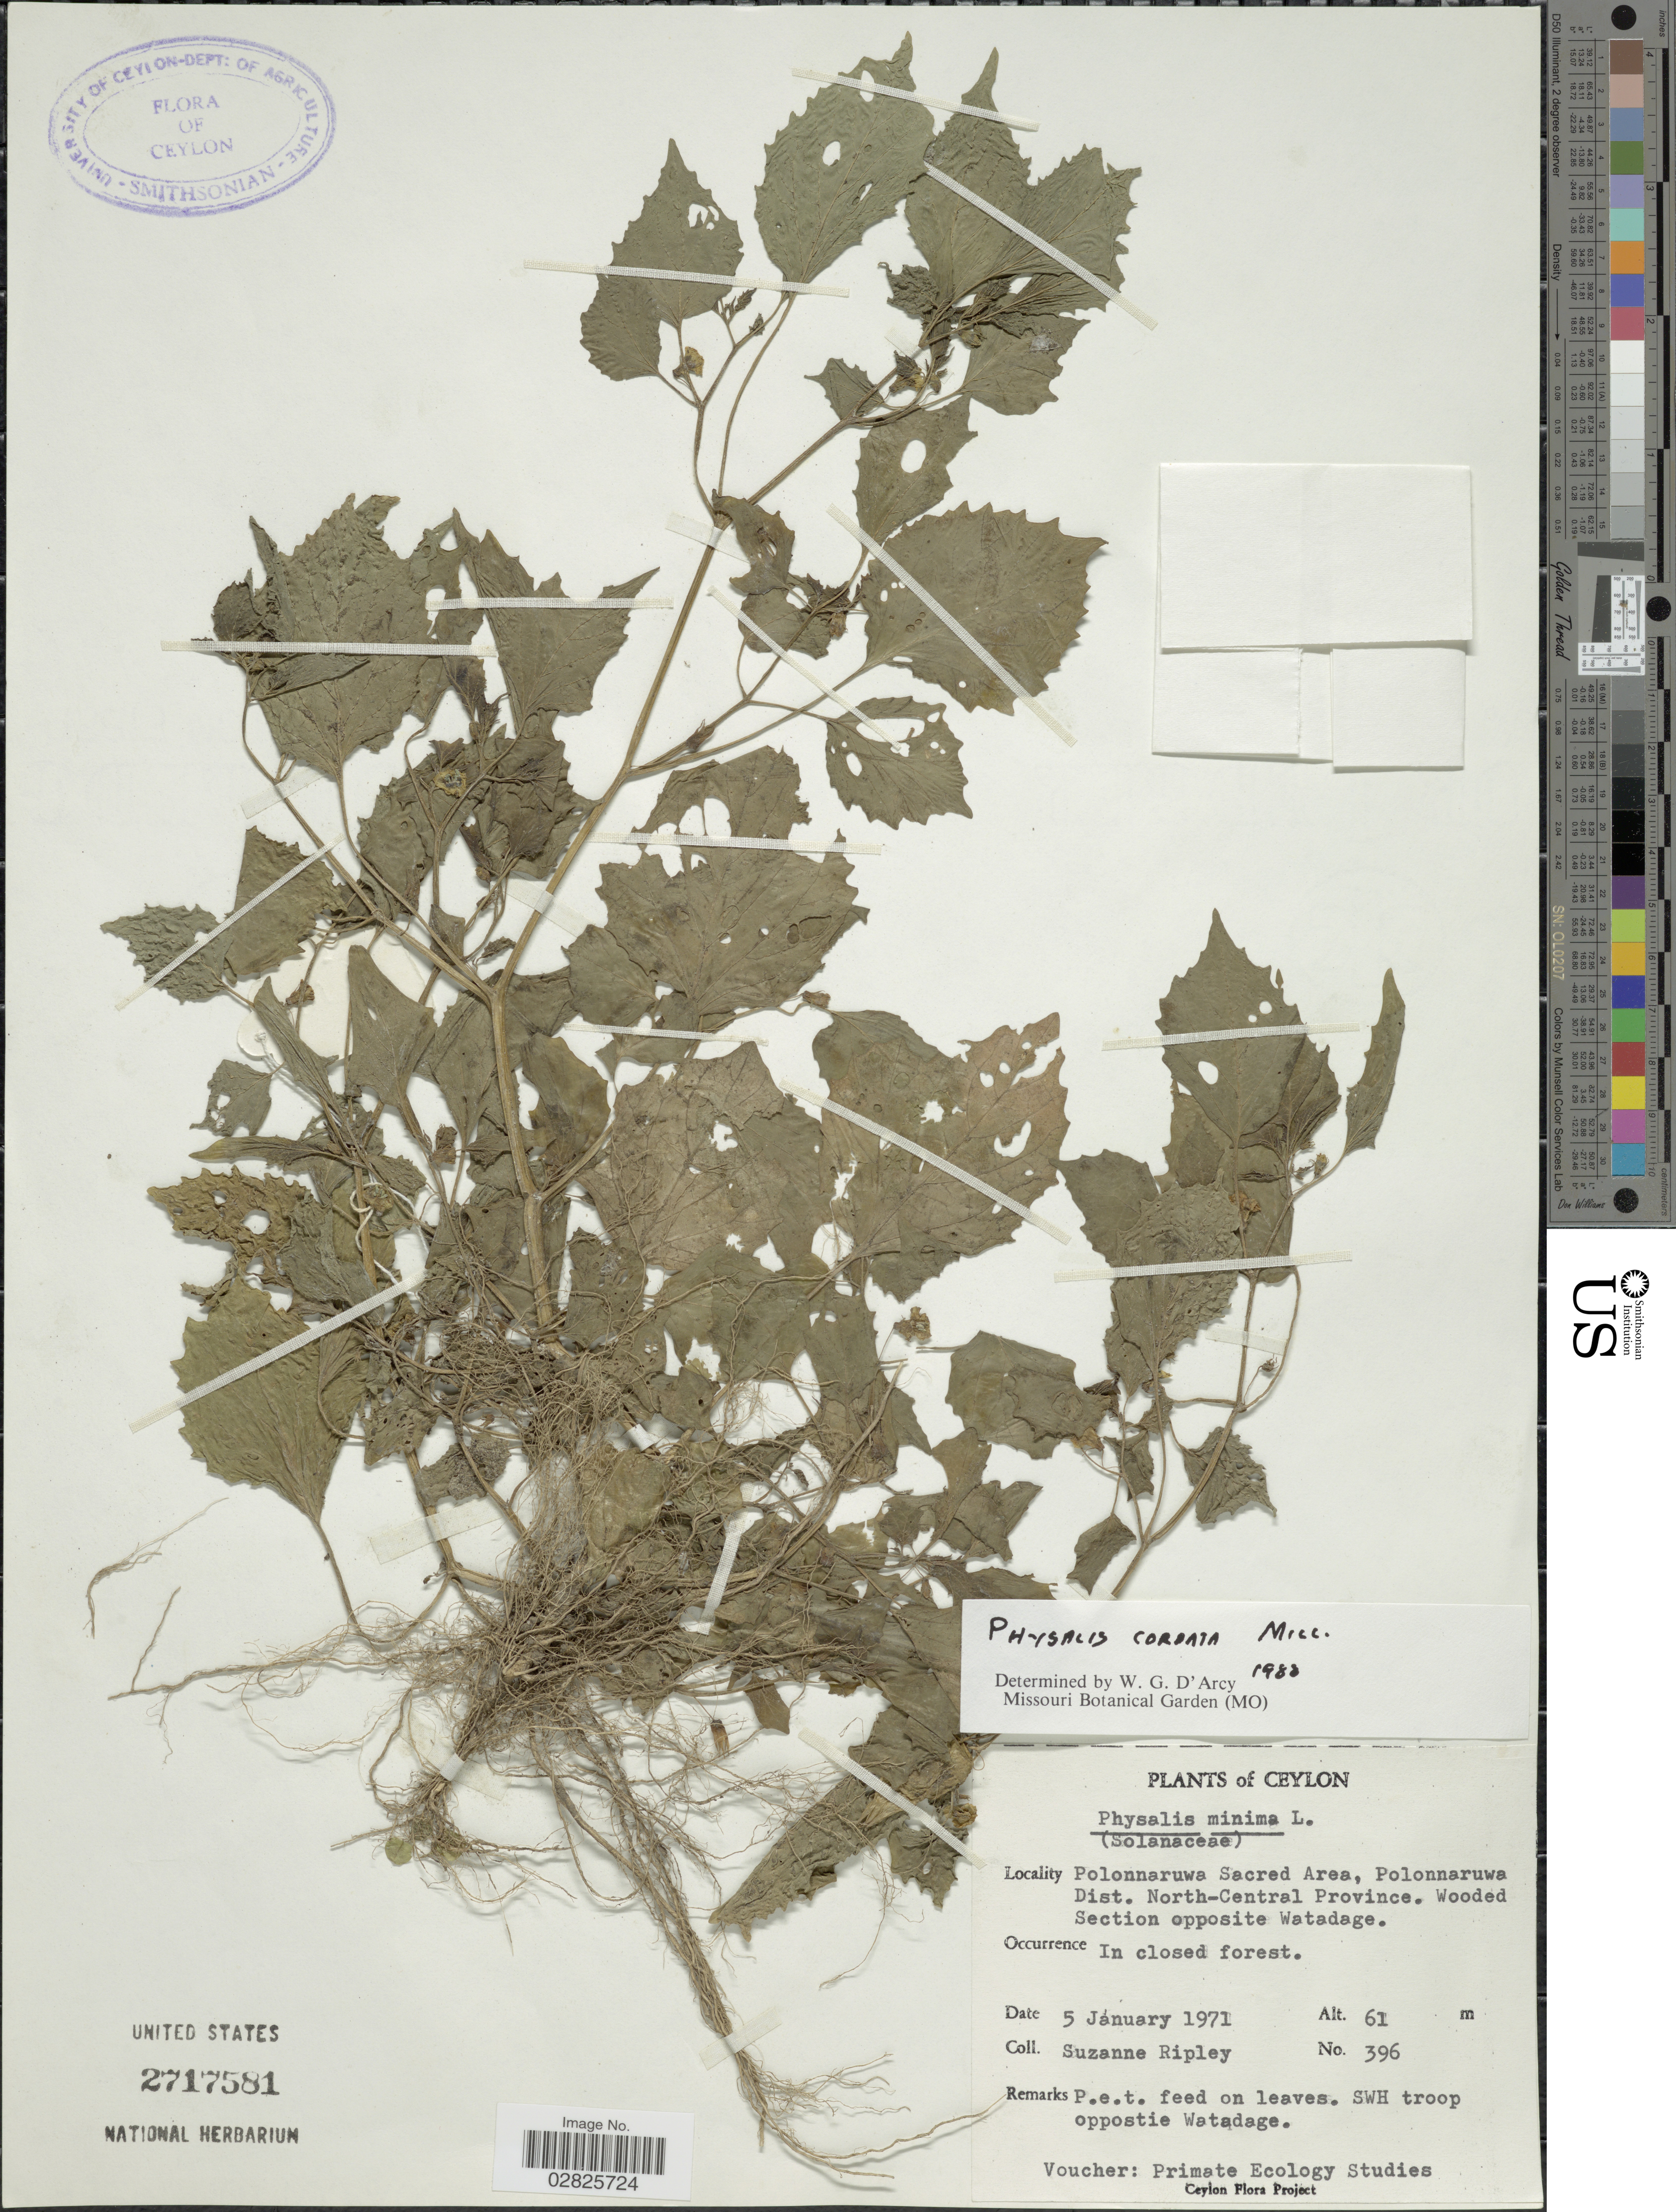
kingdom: Plantae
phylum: Tracheophyta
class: Magnoliopsida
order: Solanales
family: Solanaceae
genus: Physalis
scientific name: Physalis cordata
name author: Mill.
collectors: S. Ripley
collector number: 396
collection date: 1971-01-05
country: Sri Lanka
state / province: North Central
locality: Ceylon. Polonnaruwa Sacred Area, Polonnaruwa Dist. North-Central Province. Wooded Section opposite Watadage.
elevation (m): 61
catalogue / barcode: US 2717581